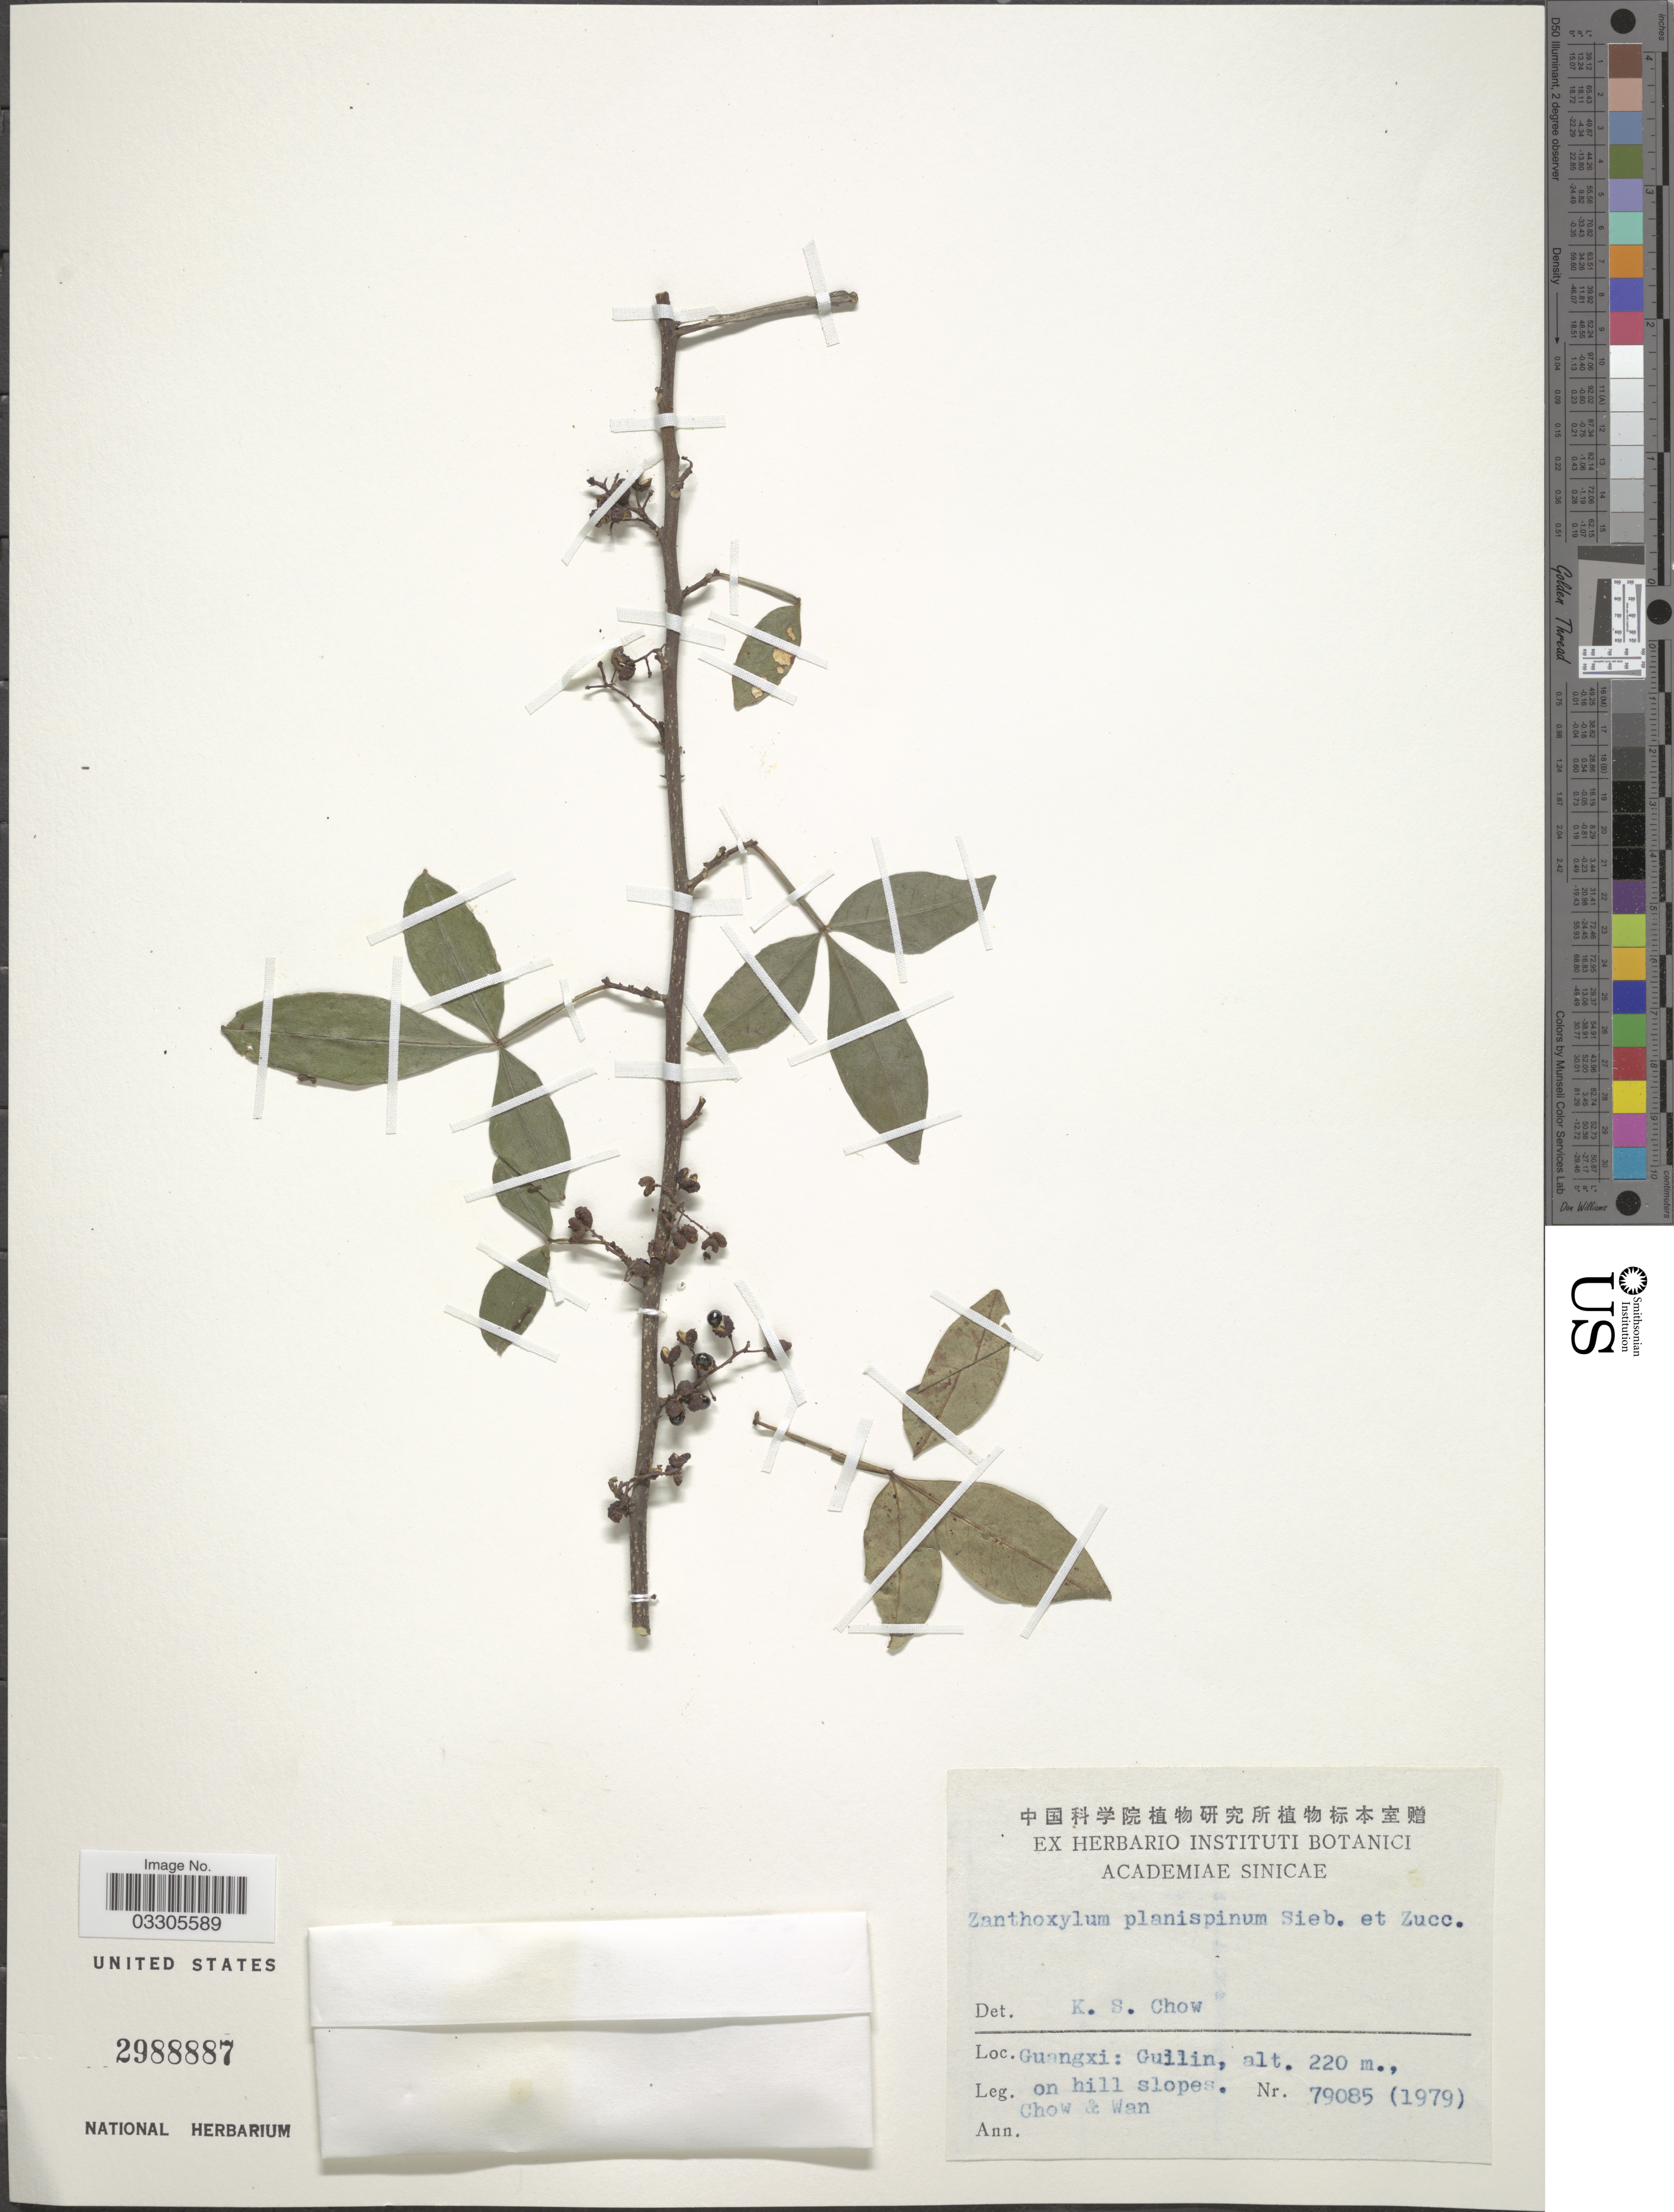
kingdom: Plantae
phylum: Tracheophyta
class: Magnoliopsida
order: Sapindales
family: Rutaceae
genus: Zanthoxylum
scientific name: Zanthoxylum armatum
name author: DC.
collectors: Chow, -- & -. Wan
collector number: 79085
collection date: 1979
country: China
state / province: Guangxi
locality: Guilin.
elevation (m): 220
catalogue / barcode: US 2988887